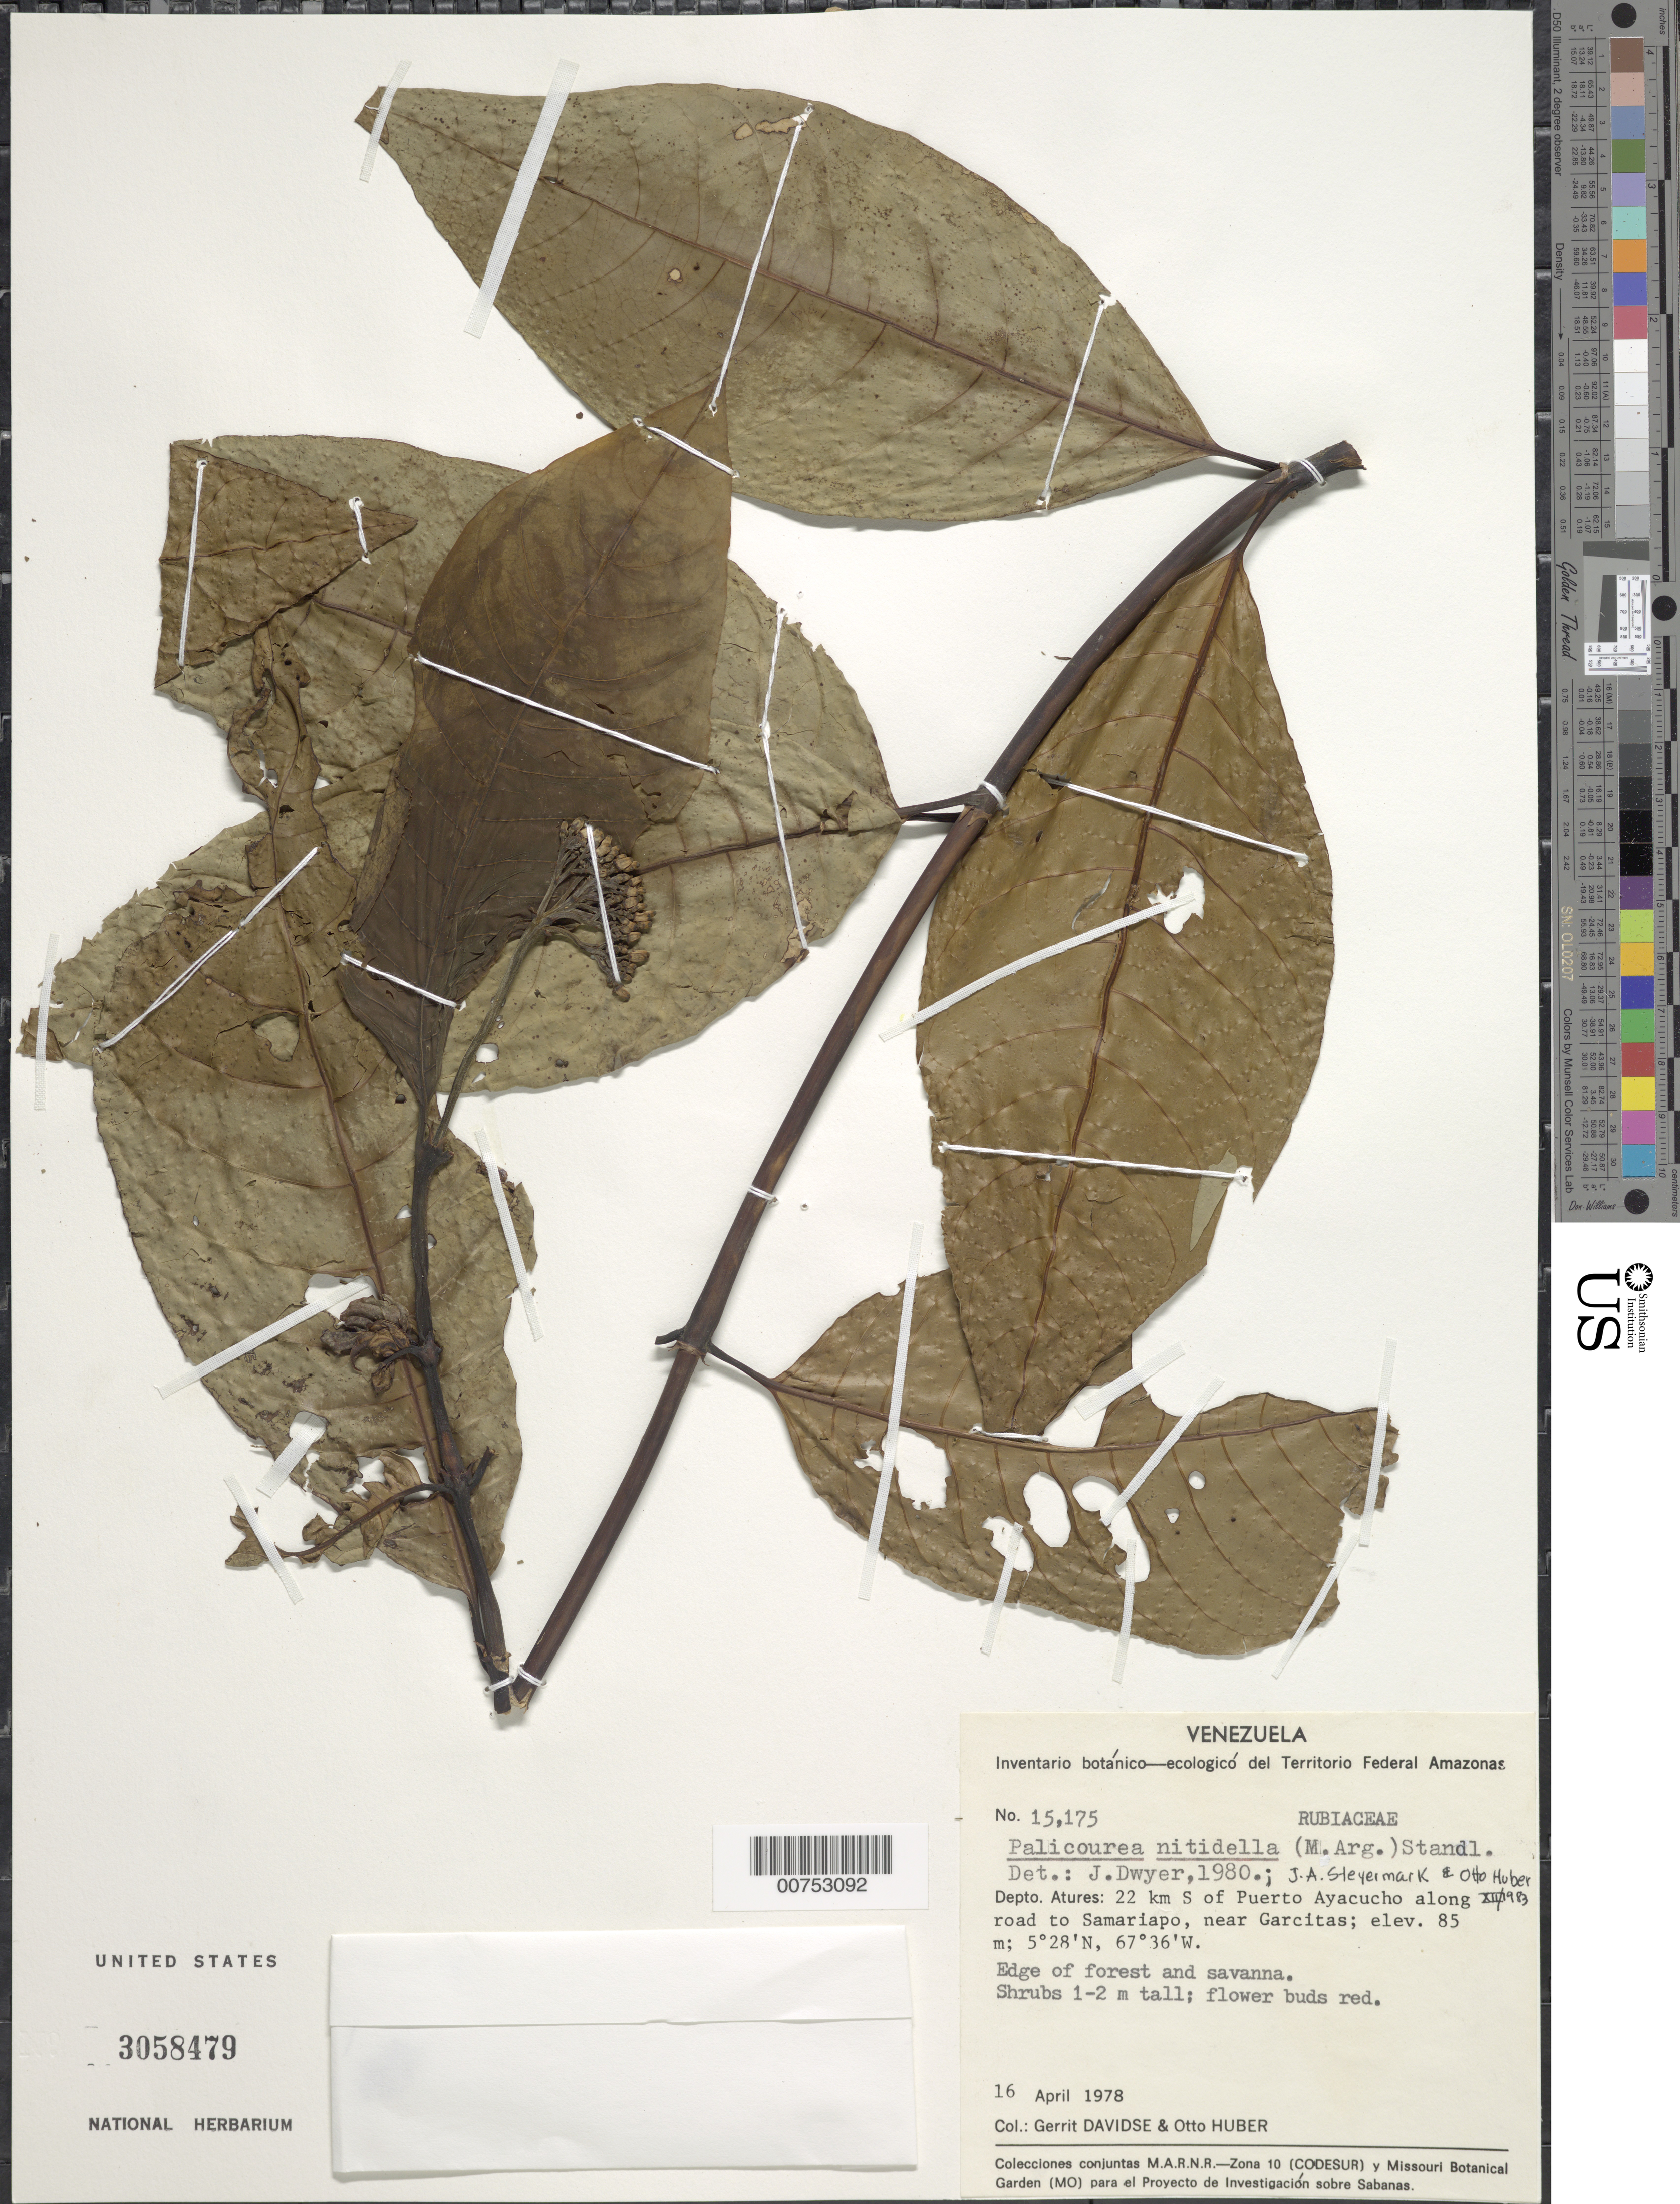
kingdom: Plantae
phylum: Tracheophyta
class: Magnoliopsida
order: Gentianales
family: Rubiaceae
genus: Palicourea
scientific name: Palicourea nitidella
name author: (Müll. Arg.) Standl.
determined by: Steyermark, J. A.; Huber, O.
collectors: G. Davidse & O. Huber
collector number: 15175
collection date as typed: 16-Apr-78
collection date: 1978-04-16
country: Venezuela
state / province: Amazonas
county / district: Atures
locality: Puerto Ayacucho, 22 km S of along road to Samariapo, near Garcitas, Río Orinoco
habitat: Edge of forest and savanna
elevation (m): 85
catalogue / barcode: US 3058479